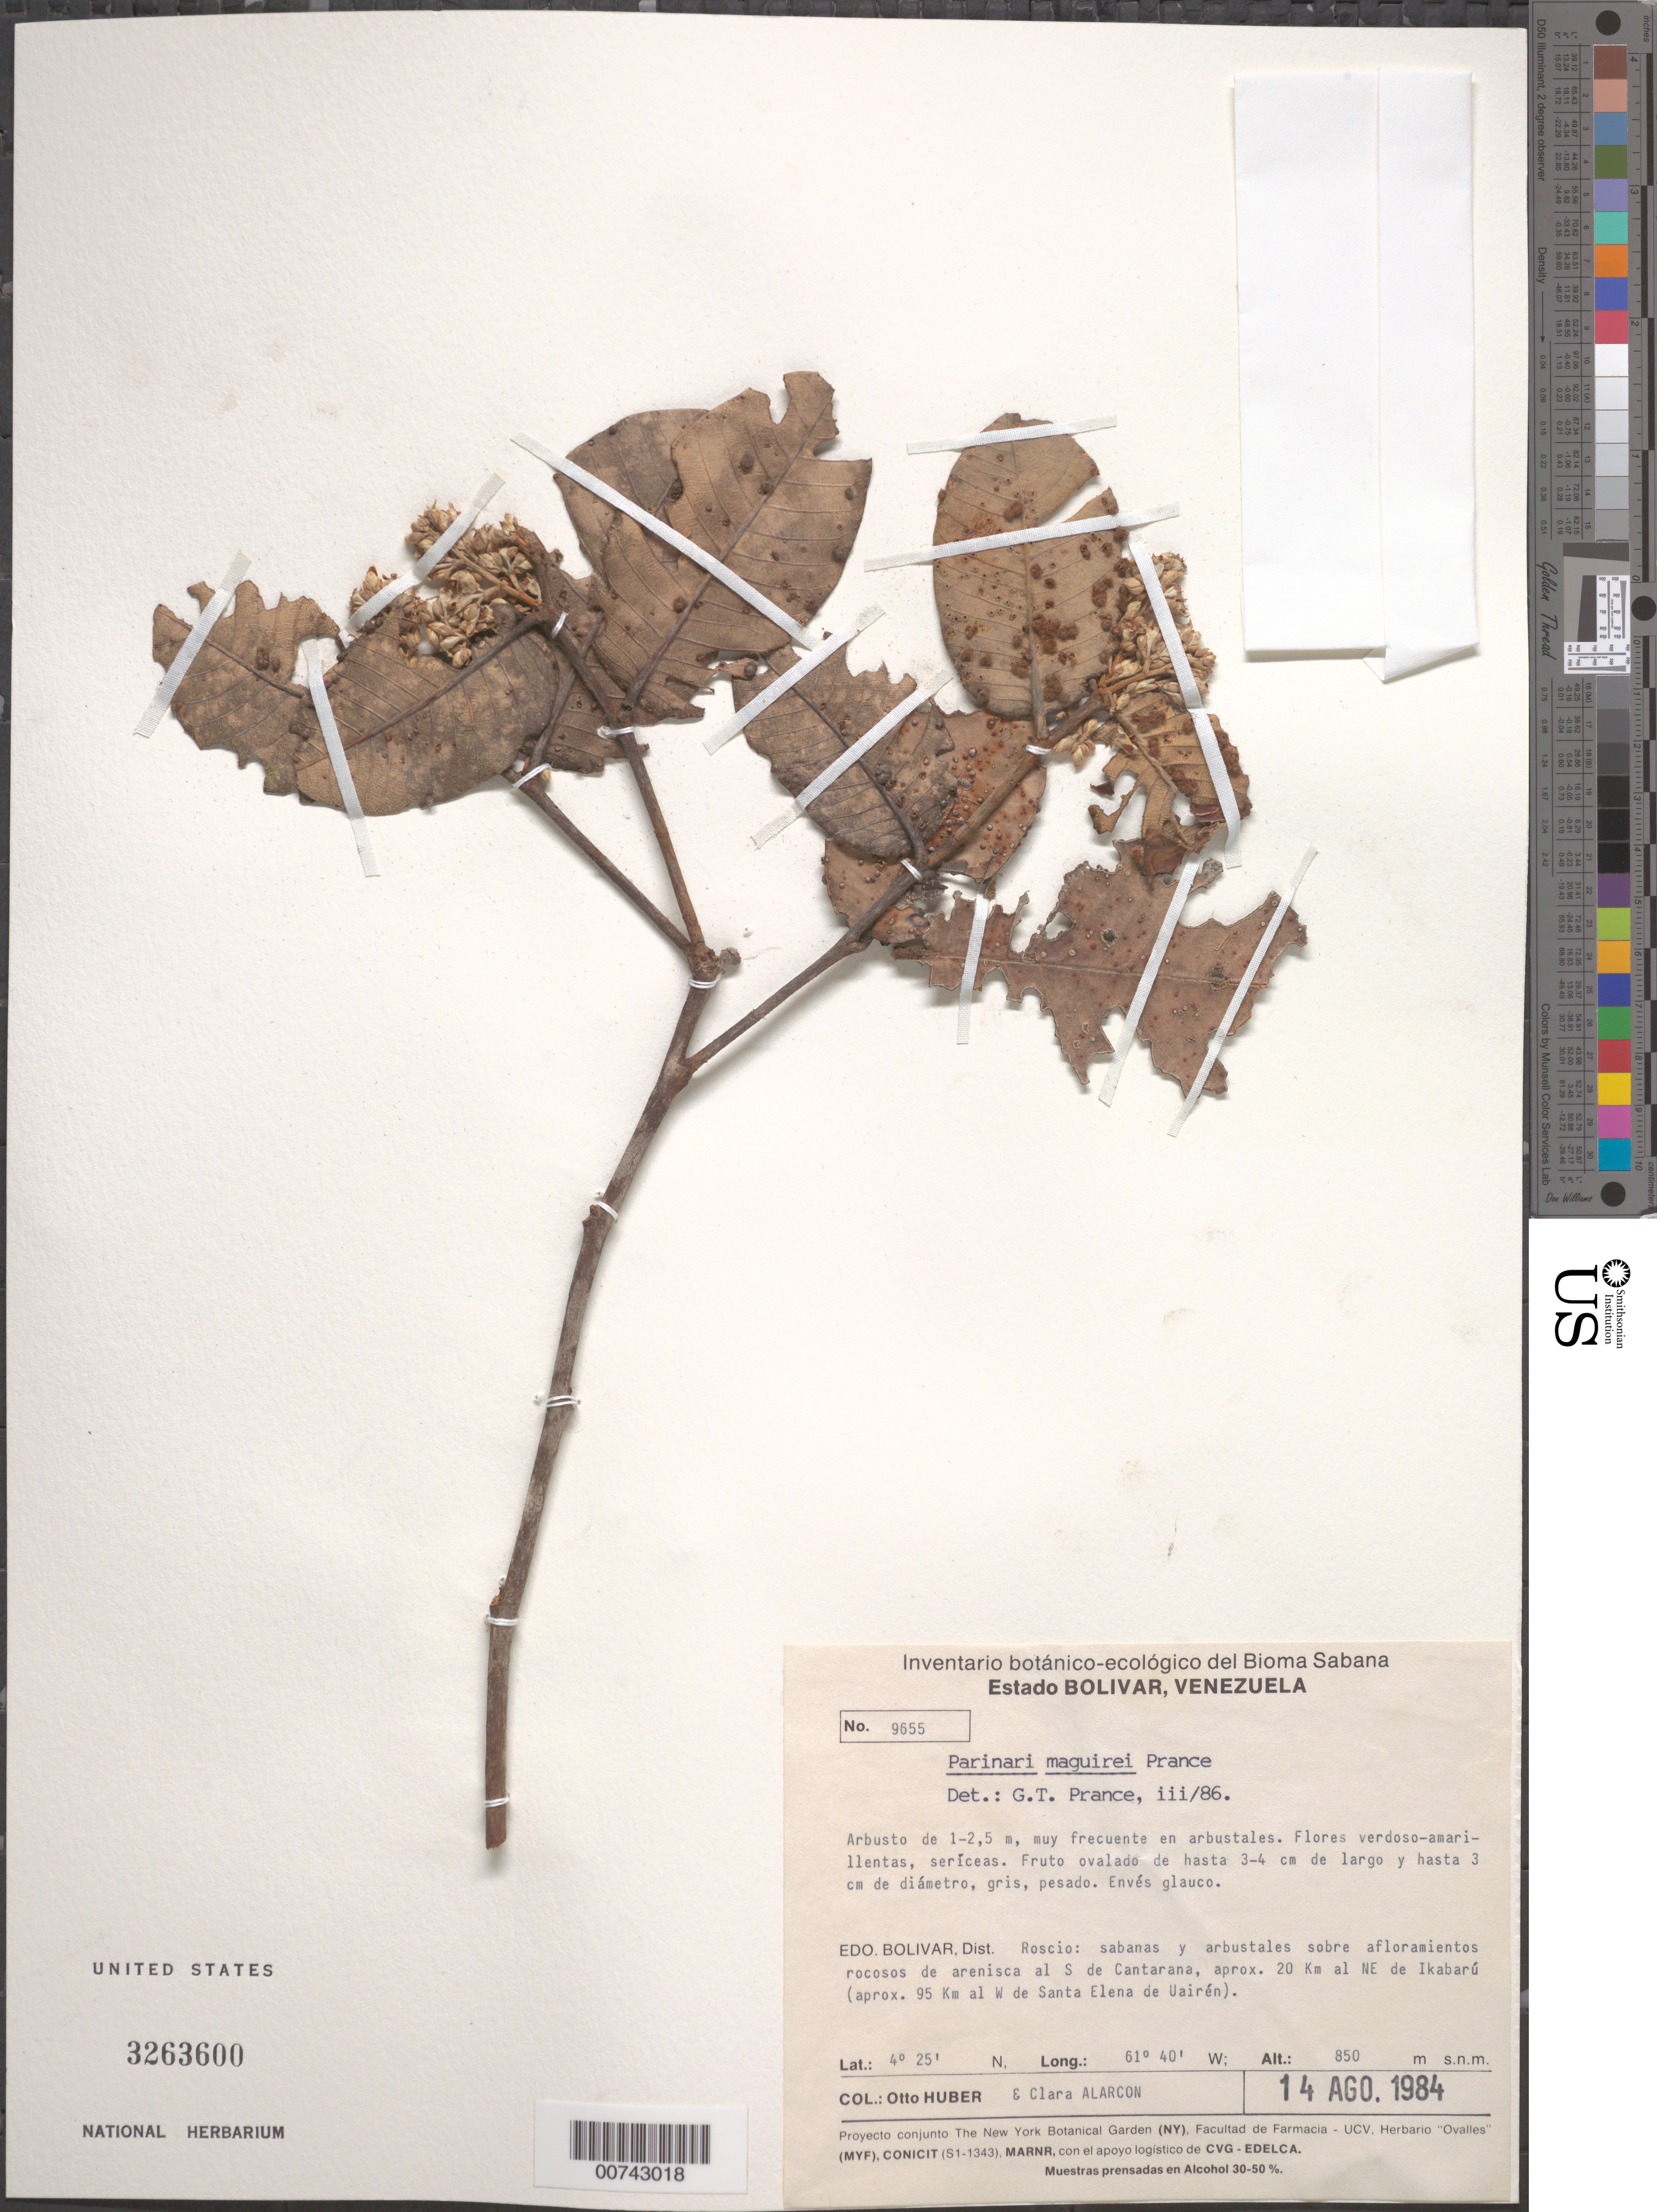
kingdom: Plantae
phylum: Tracheophyta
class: Magnoliopsida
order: Malpighiales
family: Chrysobalanaceae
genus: Parinari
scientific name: Parinari maguirei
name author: Prance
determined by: Prance, G. T.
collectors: O. Huber & C. Alarcon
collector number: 9655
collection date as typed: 14-Aug-84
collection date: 1984-08-14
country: Venezuela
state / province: Bolívar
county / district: Roscio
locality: Cantarana, S of, aprox. 20 km al NE de Ikabarú (aprox 95 km al W de Santa Elena de Uairén)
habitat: Arbustales. Sabanas y arbustales sobre afloramientos rocosos de arenisca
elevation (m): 850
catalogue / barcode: US 3263600